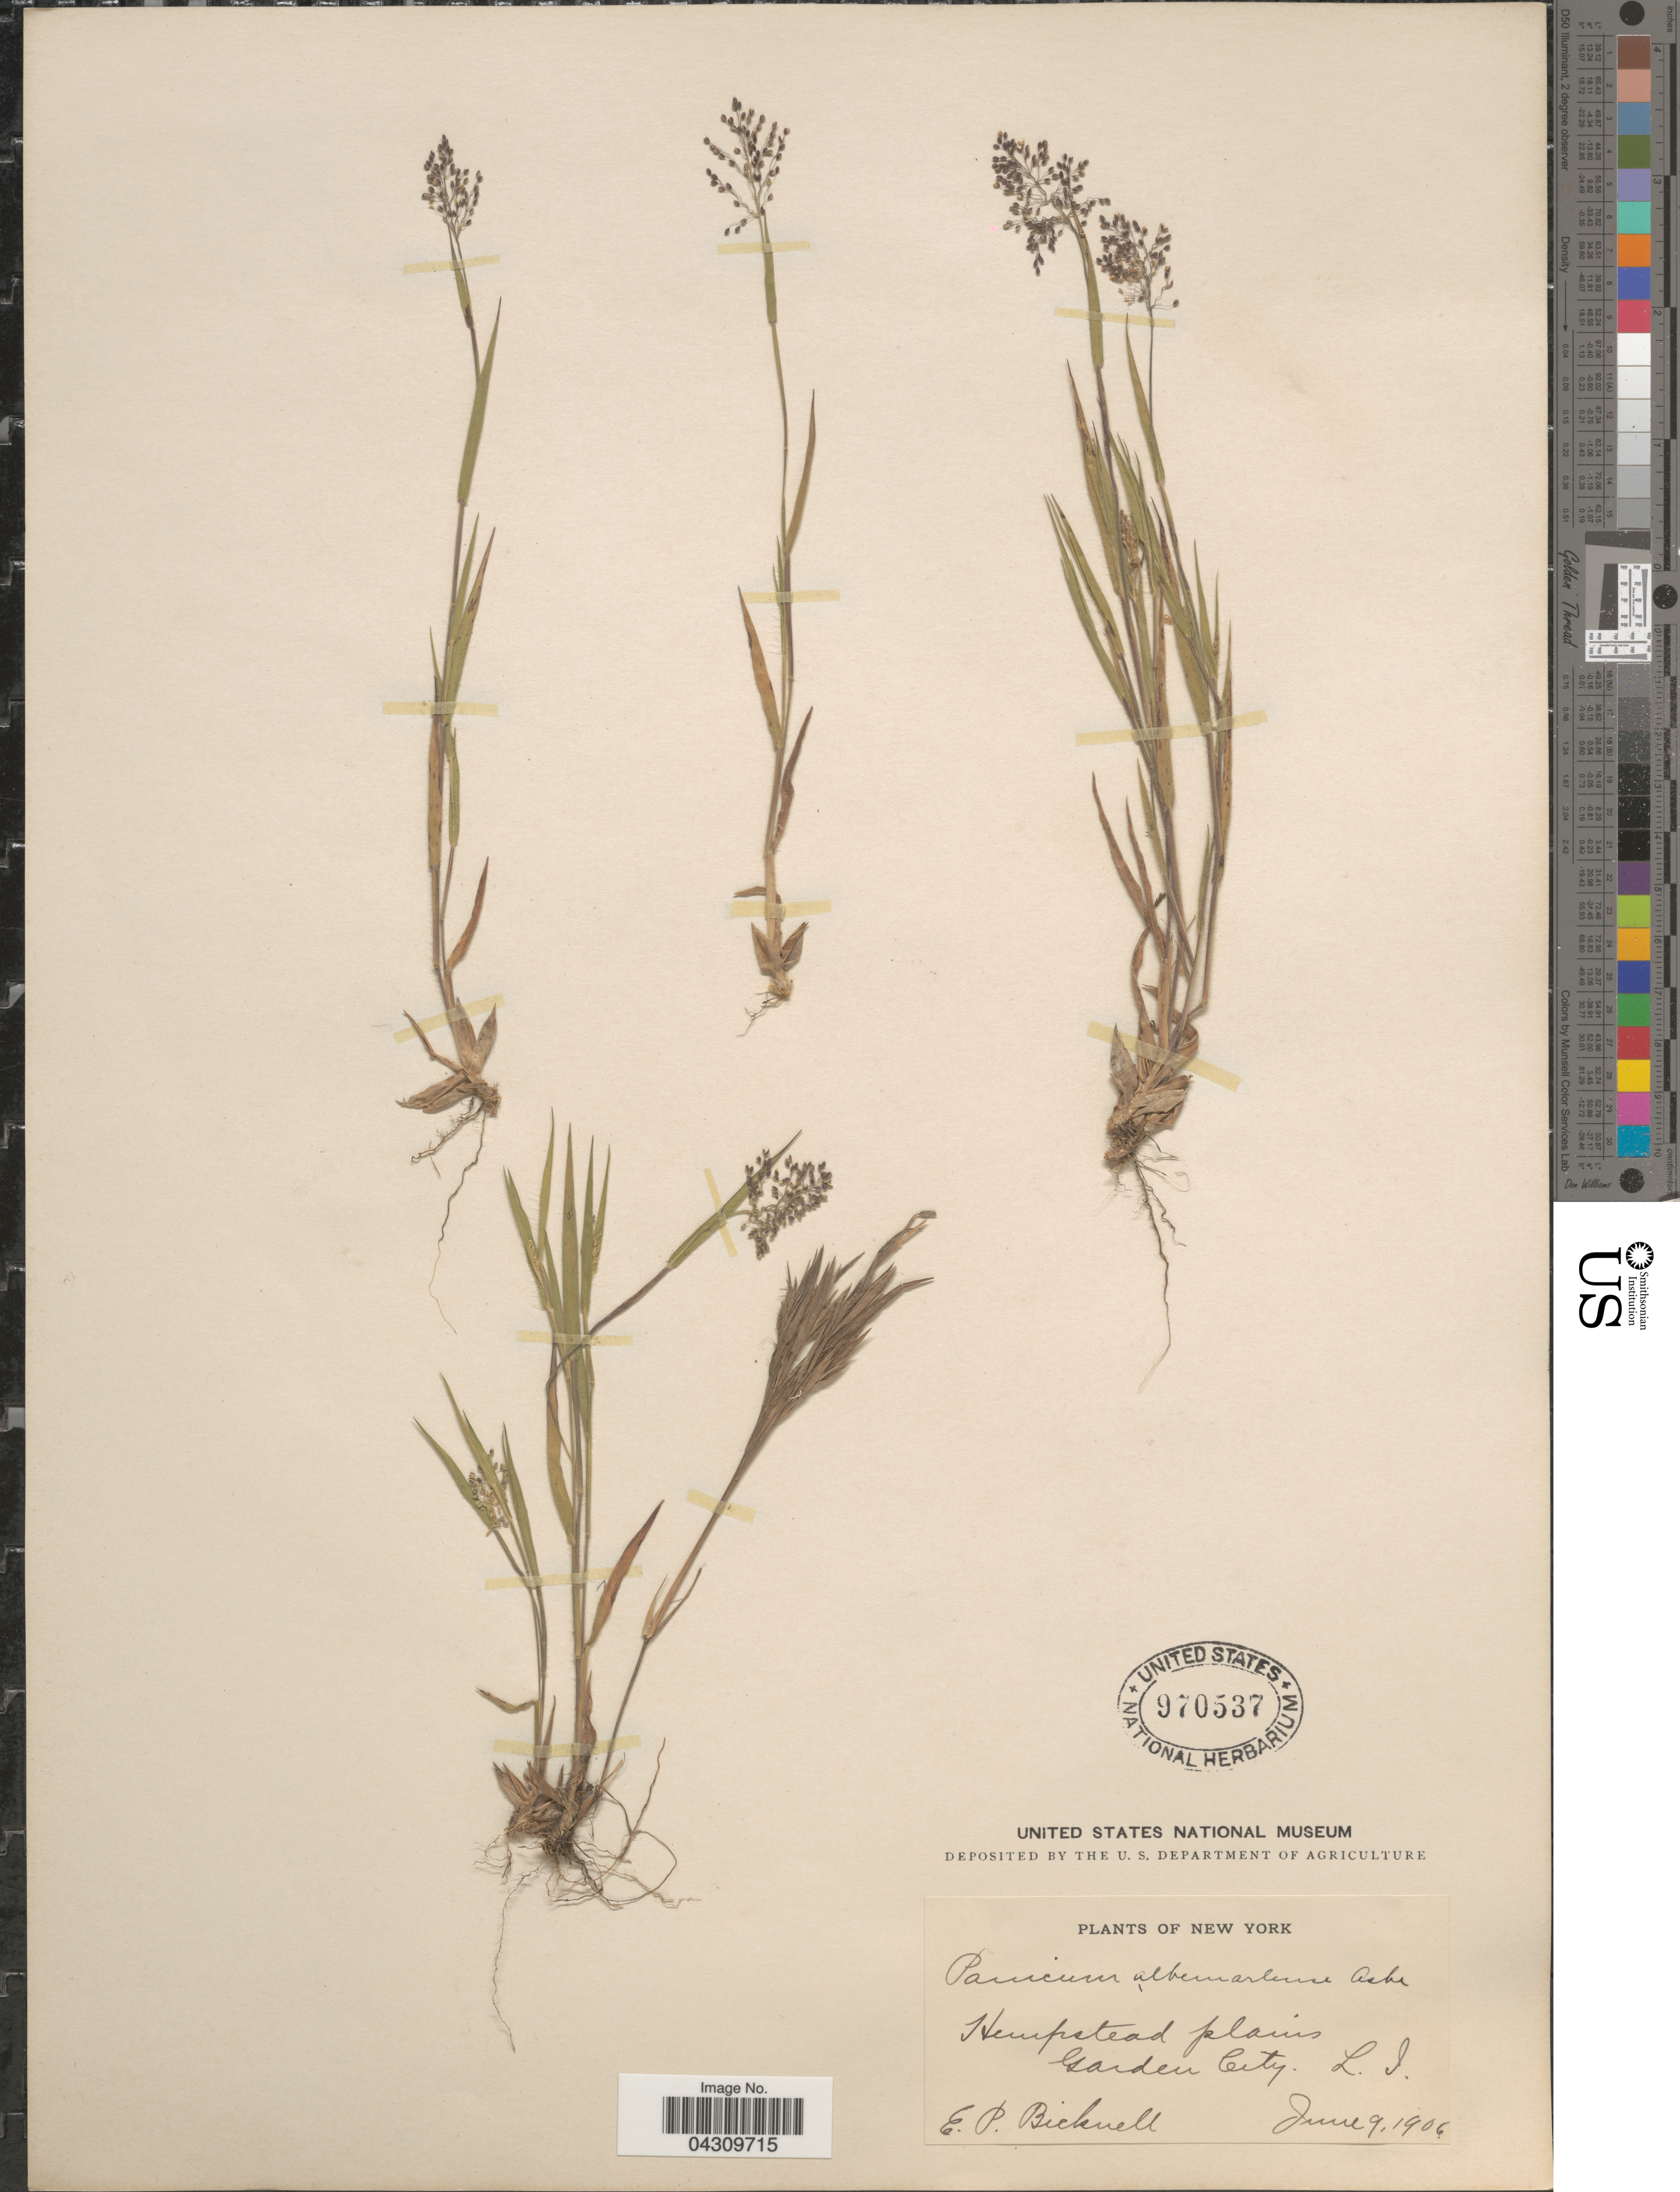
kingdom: Plantae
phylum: Tracheophyta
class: Liliopsida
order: Poales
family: Poaceae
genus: Dichanthelium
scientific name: Dichanthelium acuminatum var. acuminatum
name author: (Sw.) Gould & C.A. Clark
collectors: E. P. Bicknell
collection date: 1906-06-09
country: United States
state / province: New York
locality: Hempstead plains. Garden City. L.I.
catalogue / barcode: US 970537